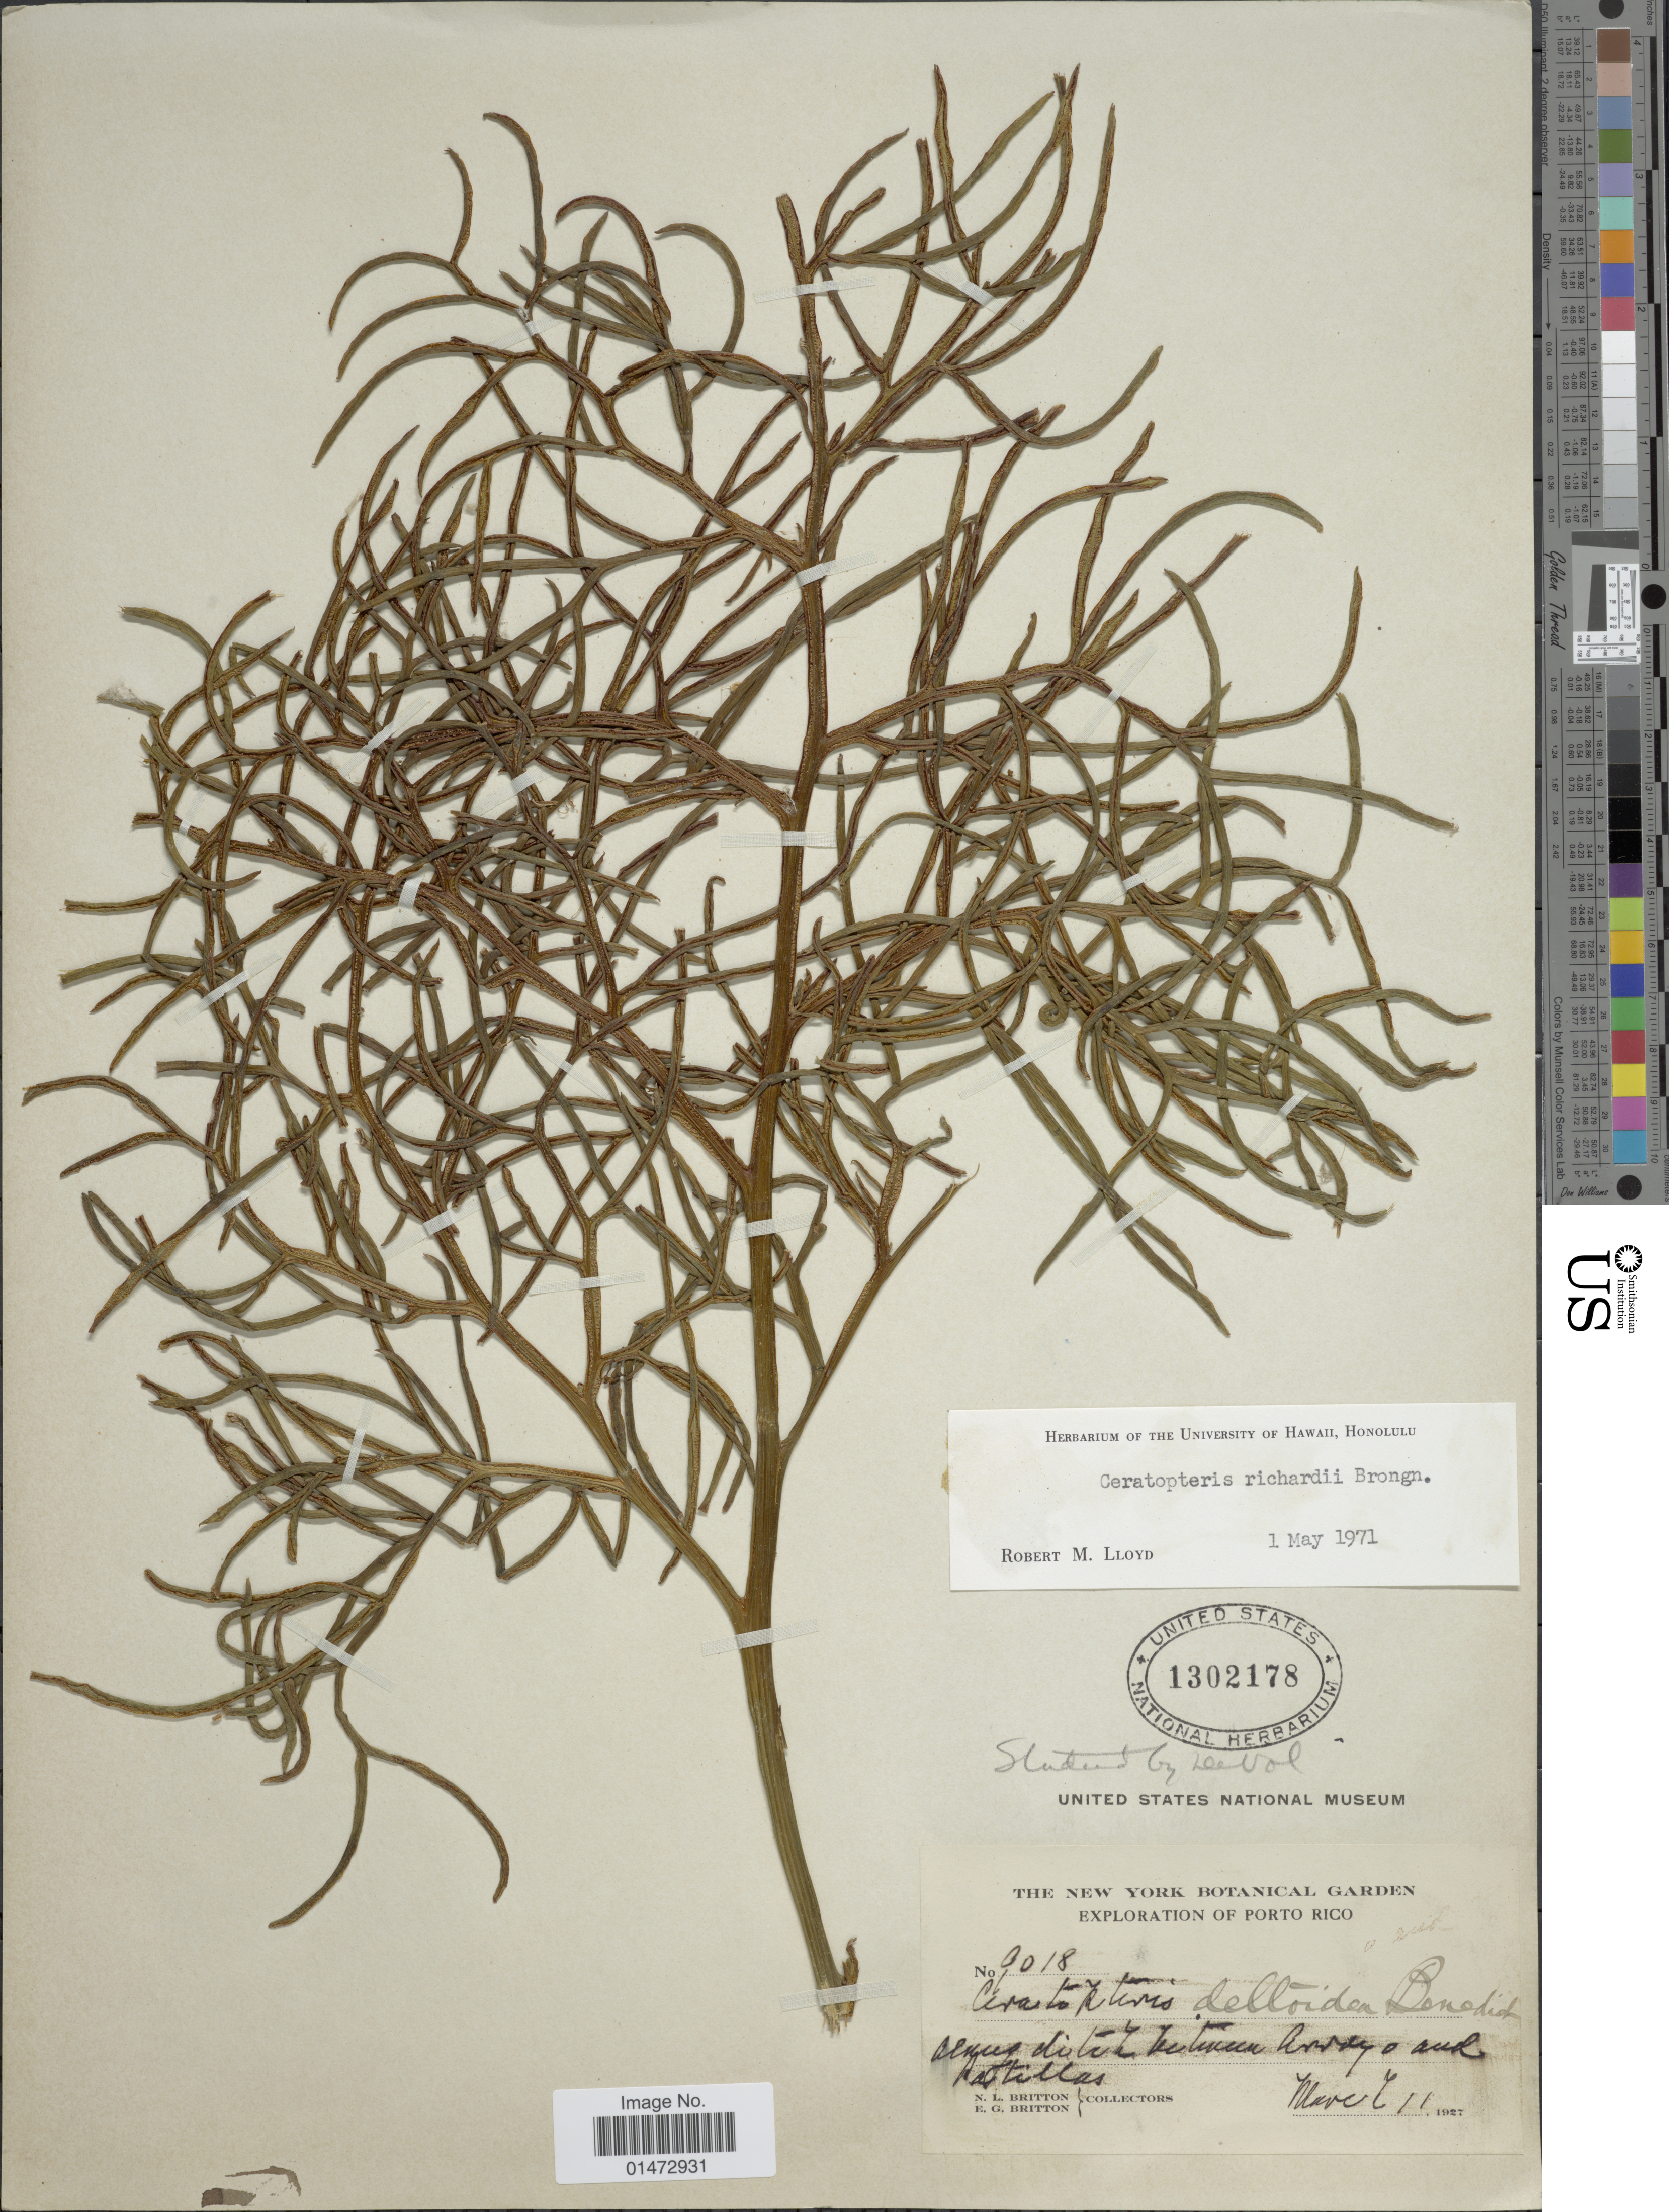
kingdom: Plantae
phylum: Tracheophyta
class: Polypodiopsida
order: Polypodiales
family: Pteridaceae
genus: Ceratopteris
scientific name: Ceratopteris richardii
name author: Brongn.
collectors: N. Britton & E. G. Britton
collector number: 9018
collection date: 1927-03-11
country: Puerto Rico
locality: Along ditch between Arroyo and Patillas.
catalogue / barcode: US 1302178